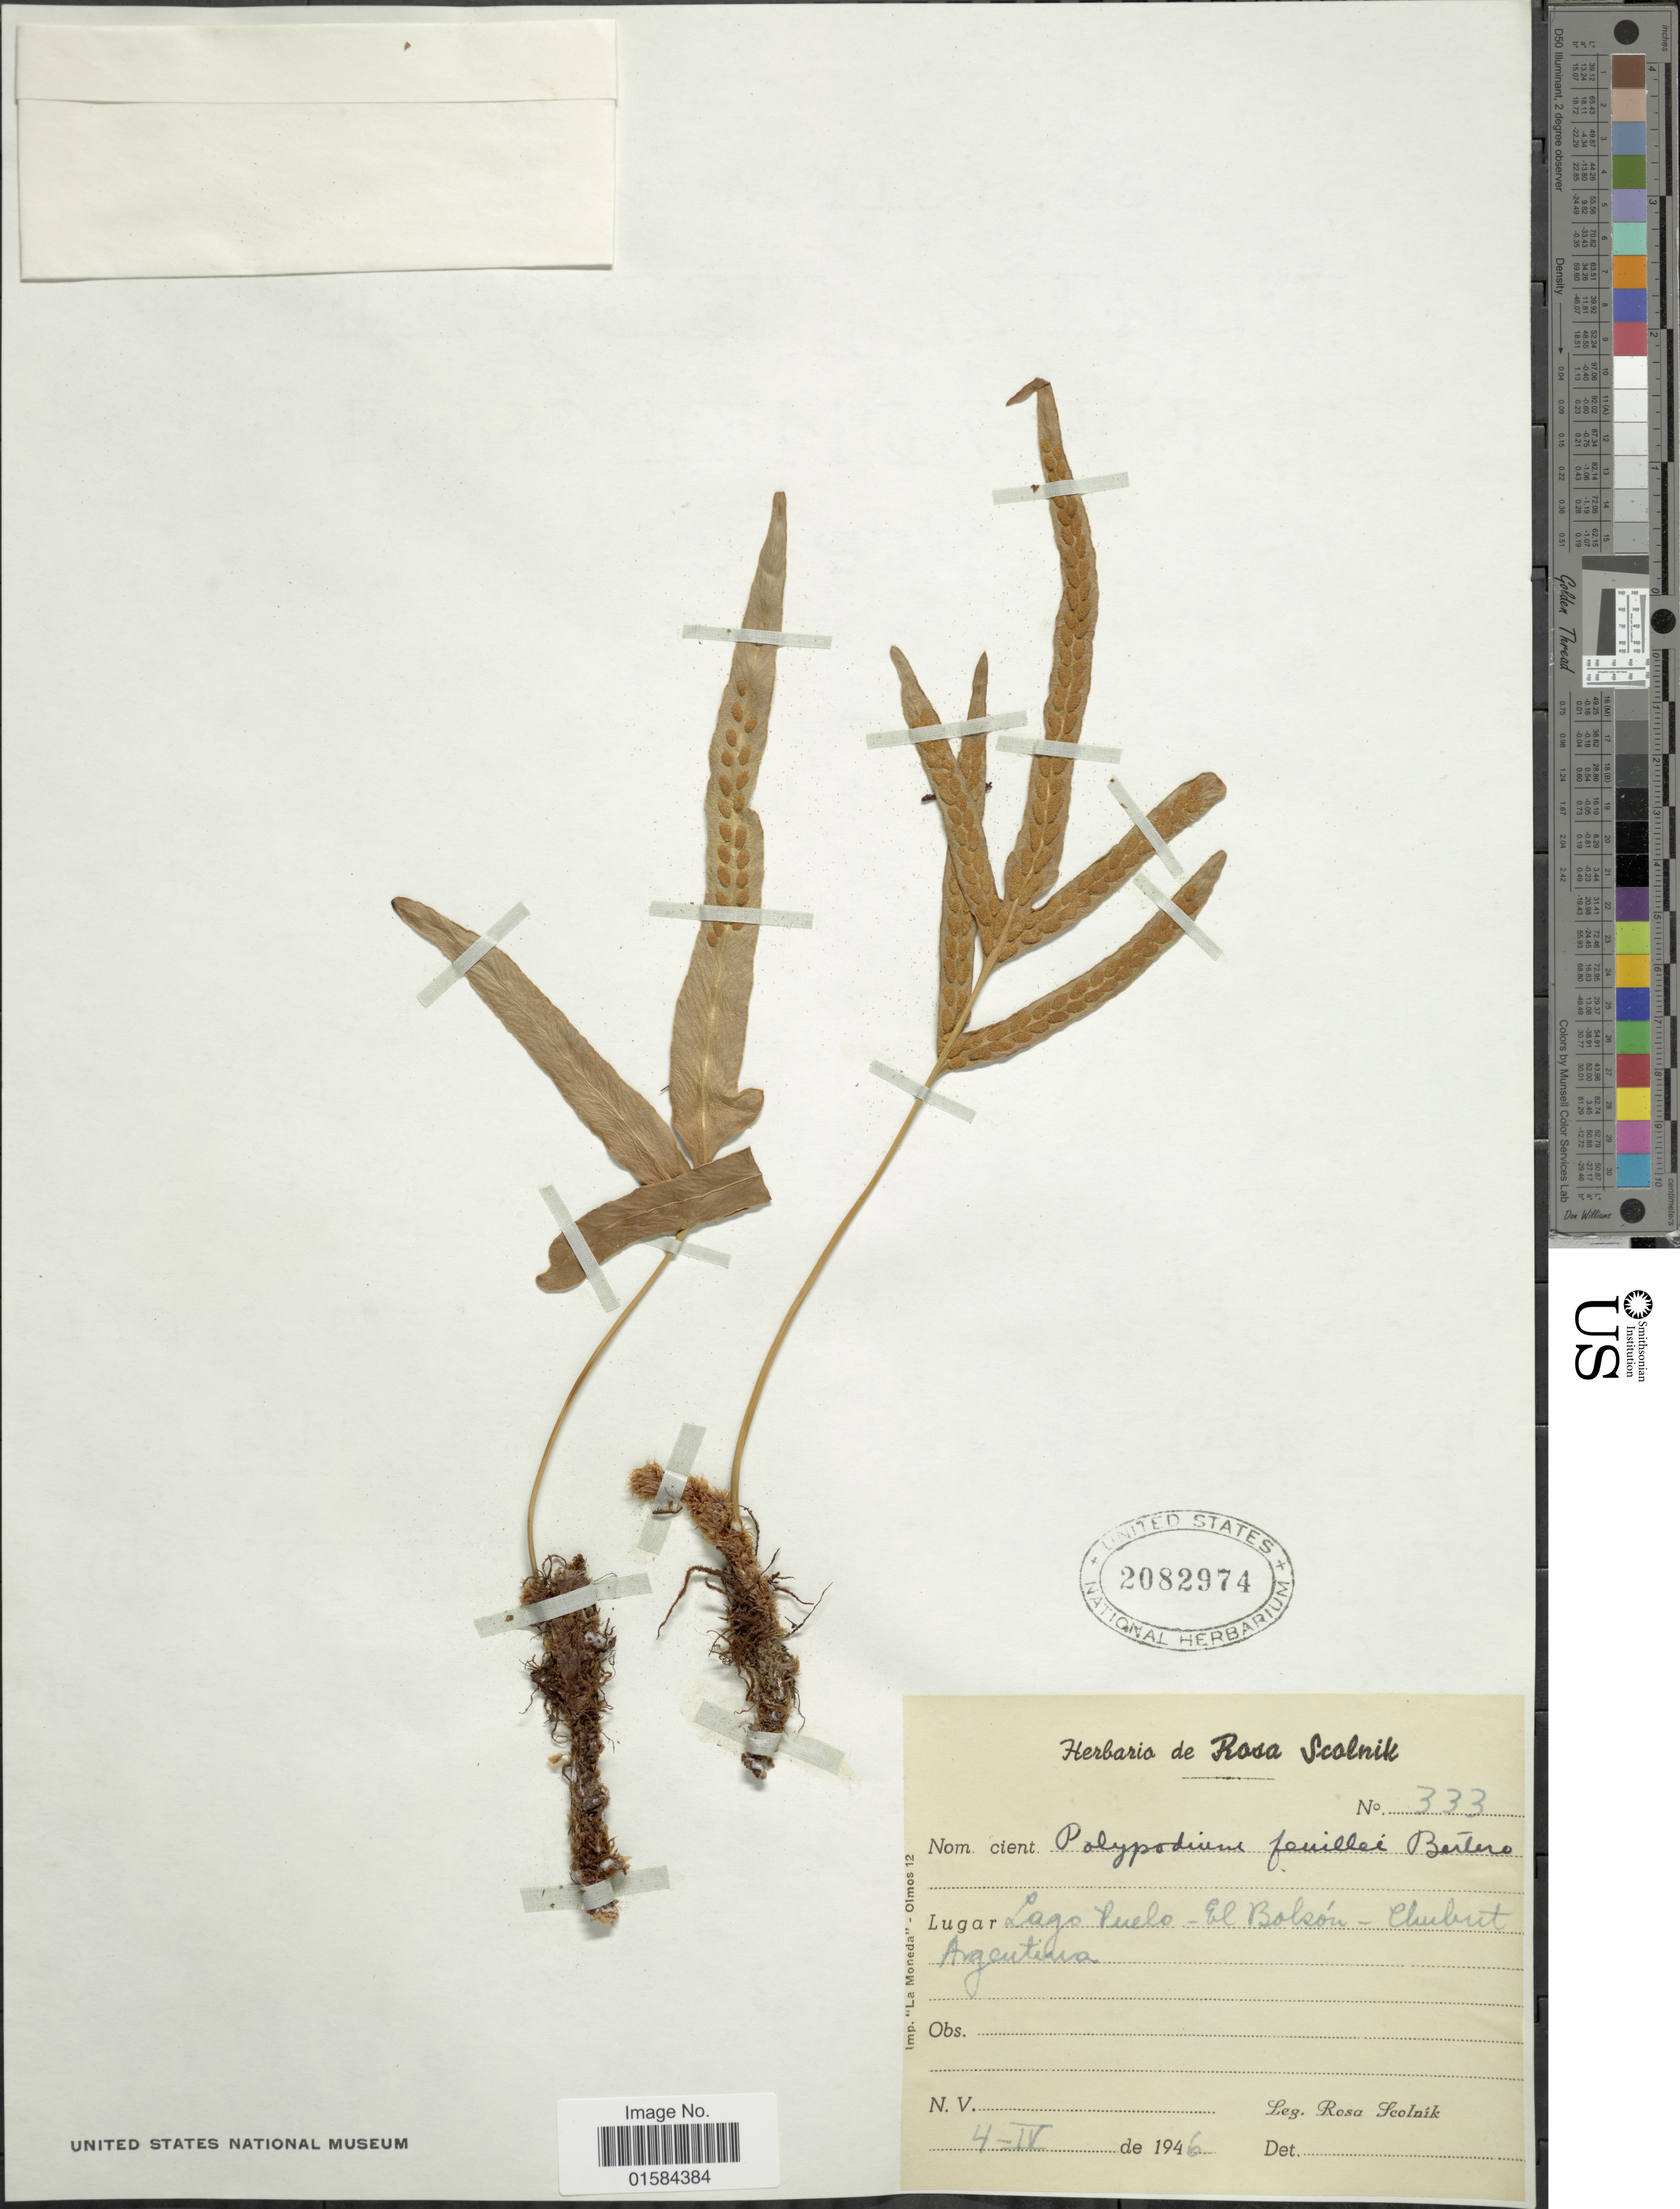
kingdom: Plantae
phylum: Tracheophyta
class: Polypodiopsida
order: Polypodiales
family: Polypodiaceae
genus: Synammia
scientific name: Synammia feuillei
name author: (Bertero) Copel.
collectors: R. Skolnik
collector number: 333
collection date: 1946-04-04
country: Argentina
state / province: Chubut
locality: Lago Puelo, El Bolson, Chubut, Argentina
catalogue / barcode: US 2082974